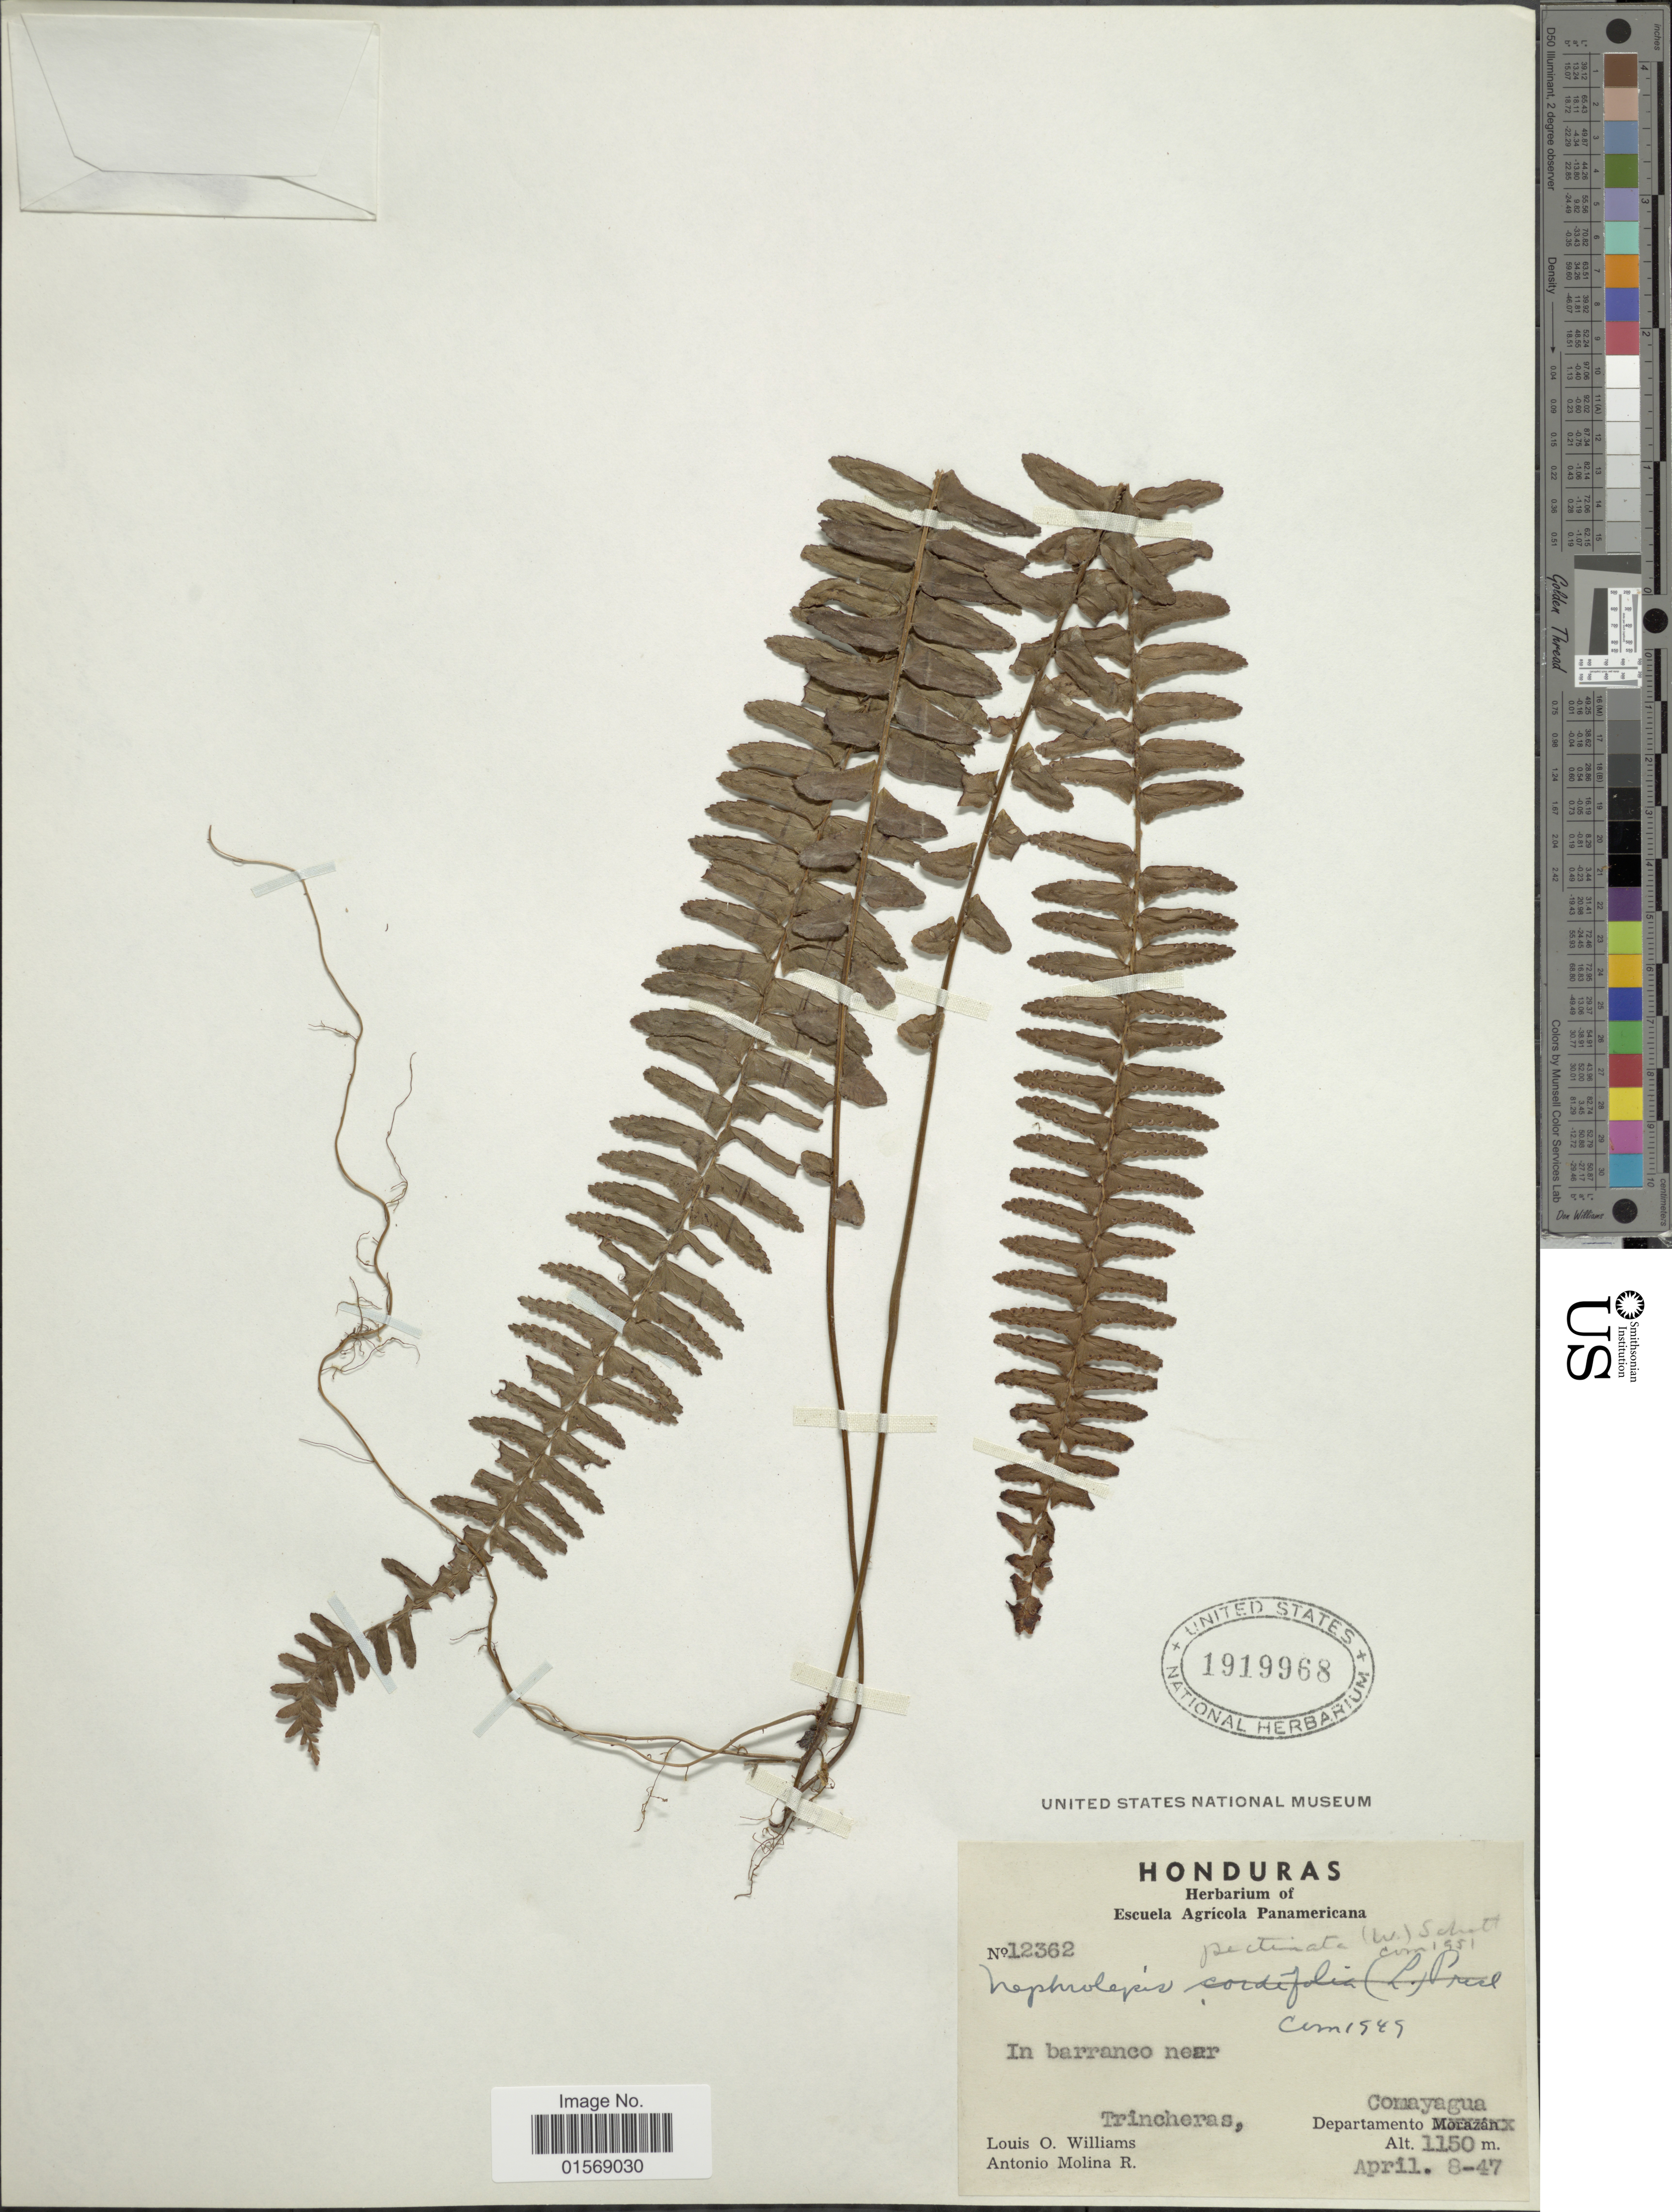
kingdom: Plantae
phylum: Tracheophyta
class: Polypodiopsida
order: Polypodiales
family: Nephrolepidaceae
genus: Nephrolepis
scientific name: Nephrolepis pectinata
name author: (Willd.) Schott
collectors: L. O. Williams & A. Molina R.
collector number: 12362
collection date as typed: Transcribed d/m/y: 8/4/47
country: Honduras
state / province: Comayagua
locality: Honduras, Departamento Comayagua., In barranco near Tricheras.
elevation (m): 1150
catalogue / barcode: US 1919968